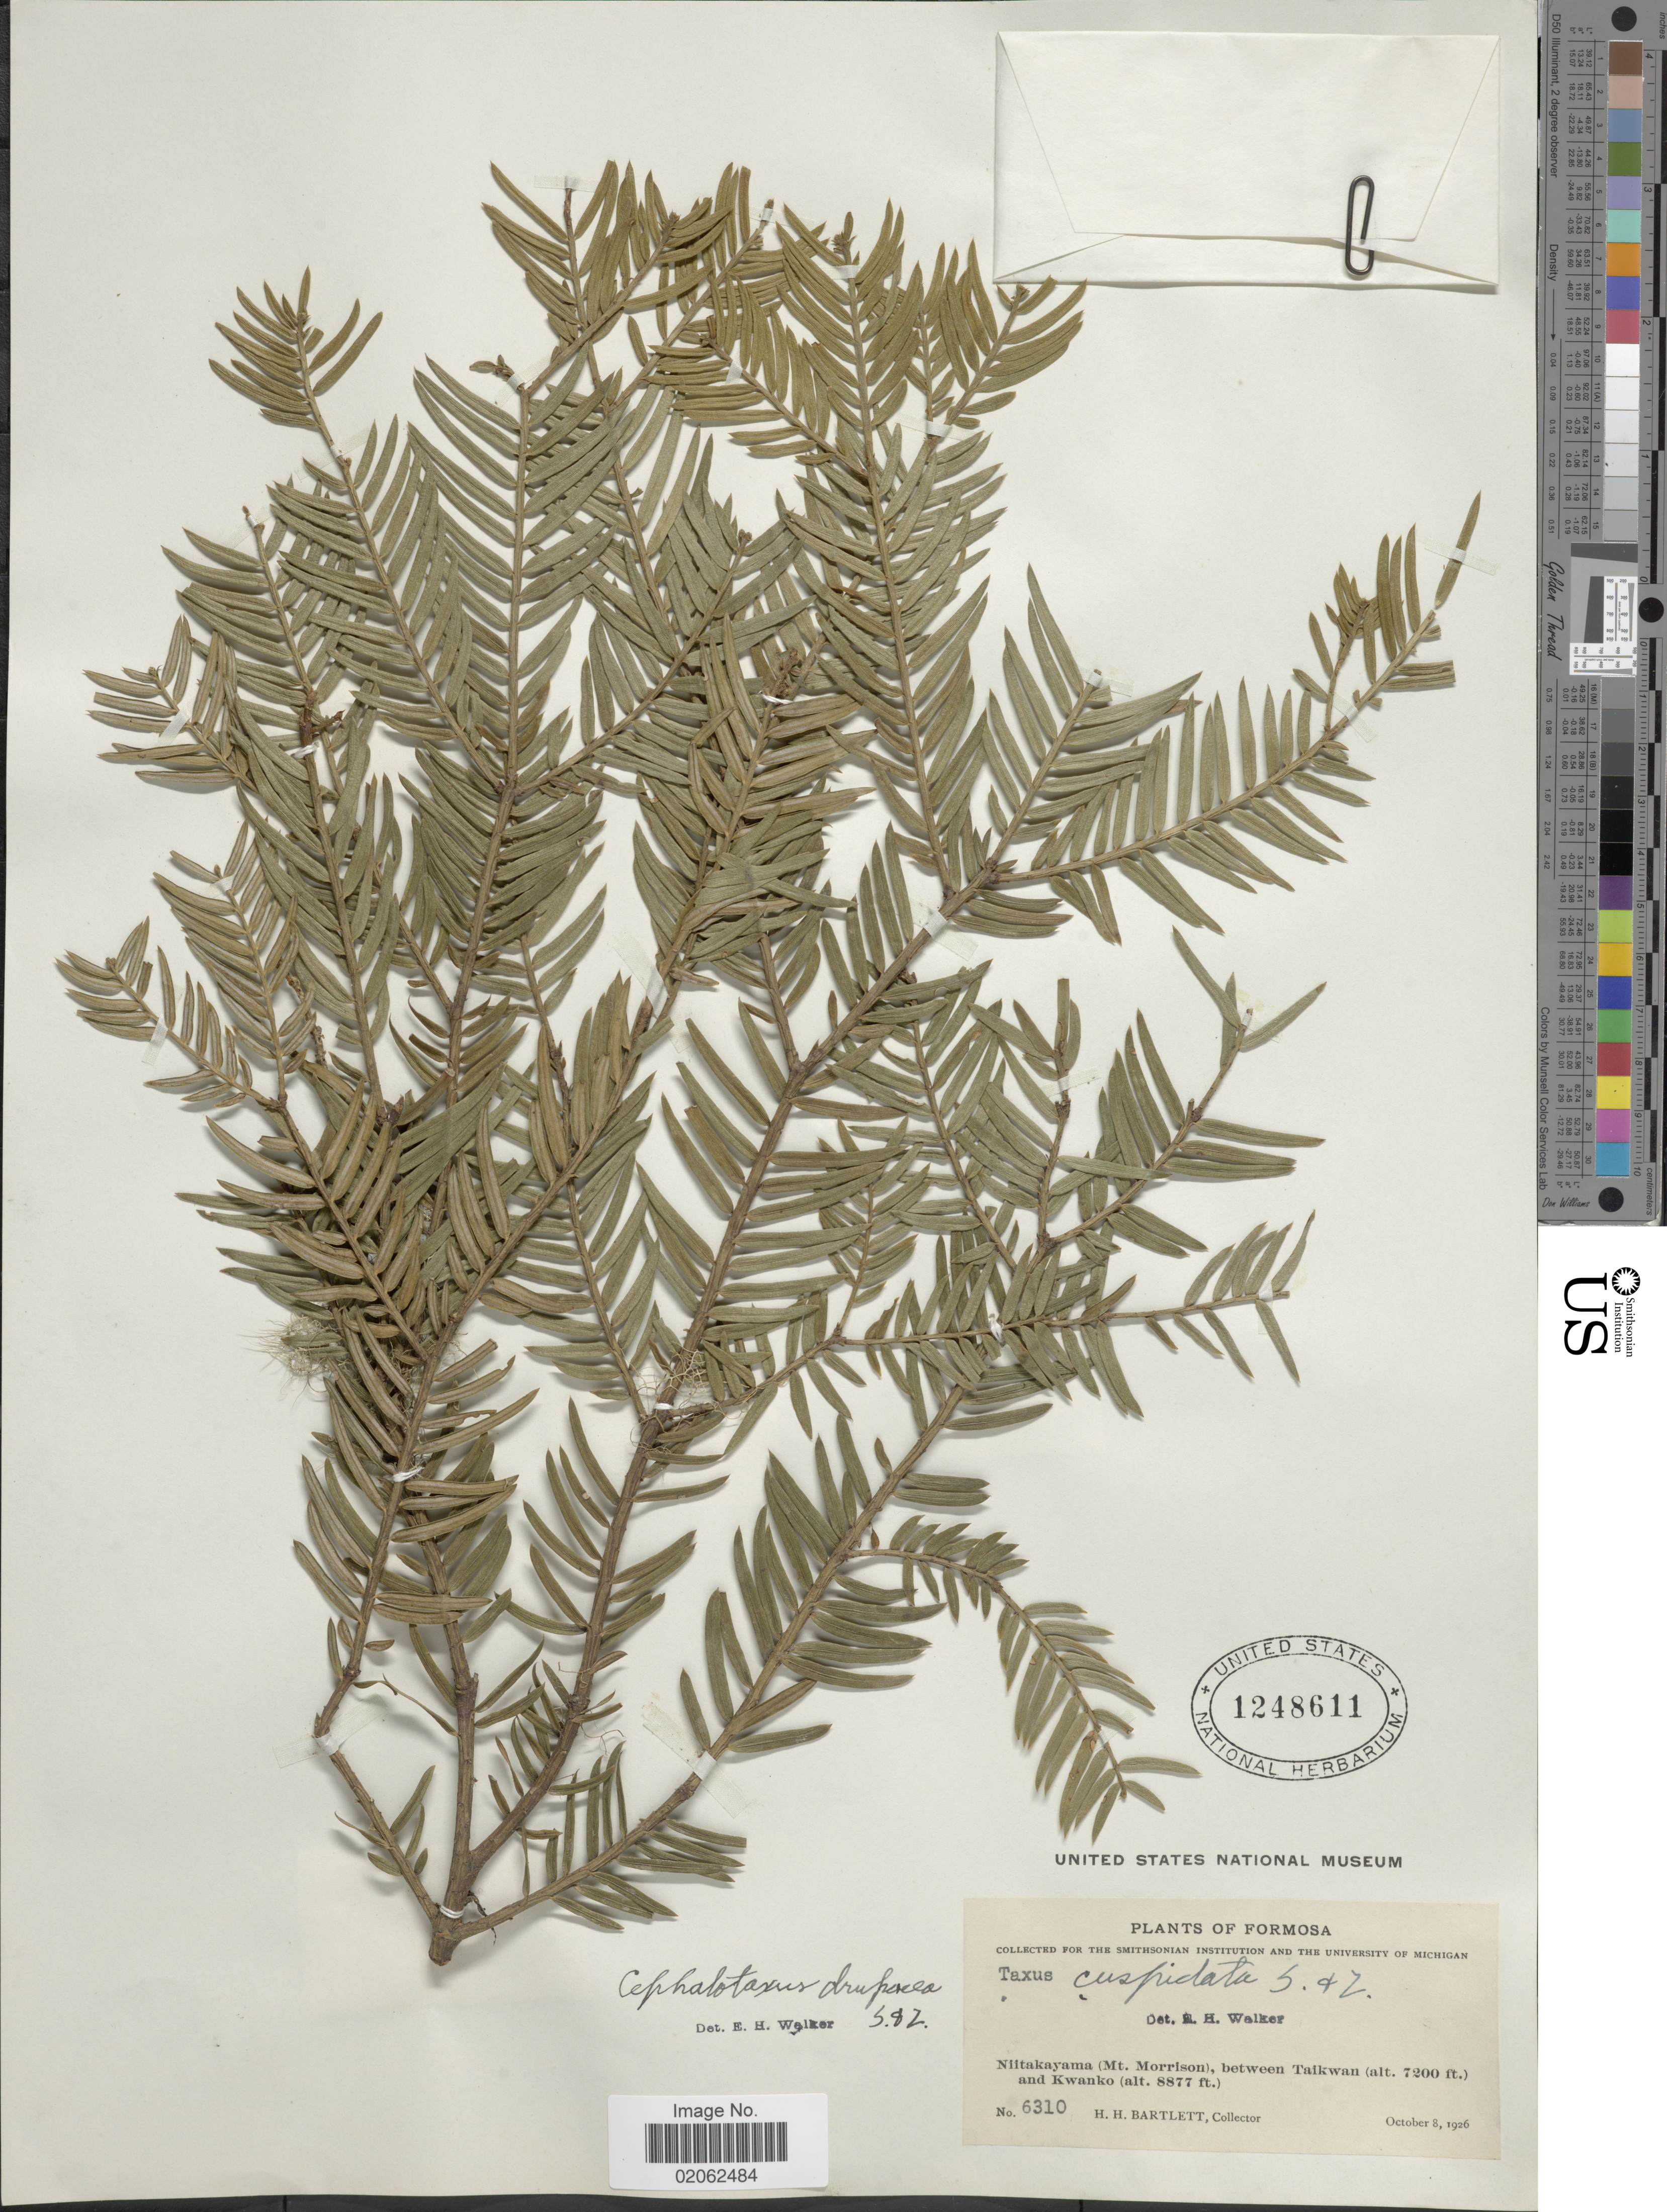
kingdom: Plantae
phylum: Tracheophyta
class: Pinopsida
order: Pinales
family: Cephalotaxaceae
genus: Cephalotaxus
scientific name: Cephalotaxus wilsoniana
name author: Hayata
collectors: H. H. Bartlett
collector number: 6310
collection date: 1926-01-08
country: Taiwan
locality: Formosa. Niitakayama ( Mt. Morrison), between Taikwan and Kwanko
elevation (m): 2195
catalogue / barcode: US 1248611